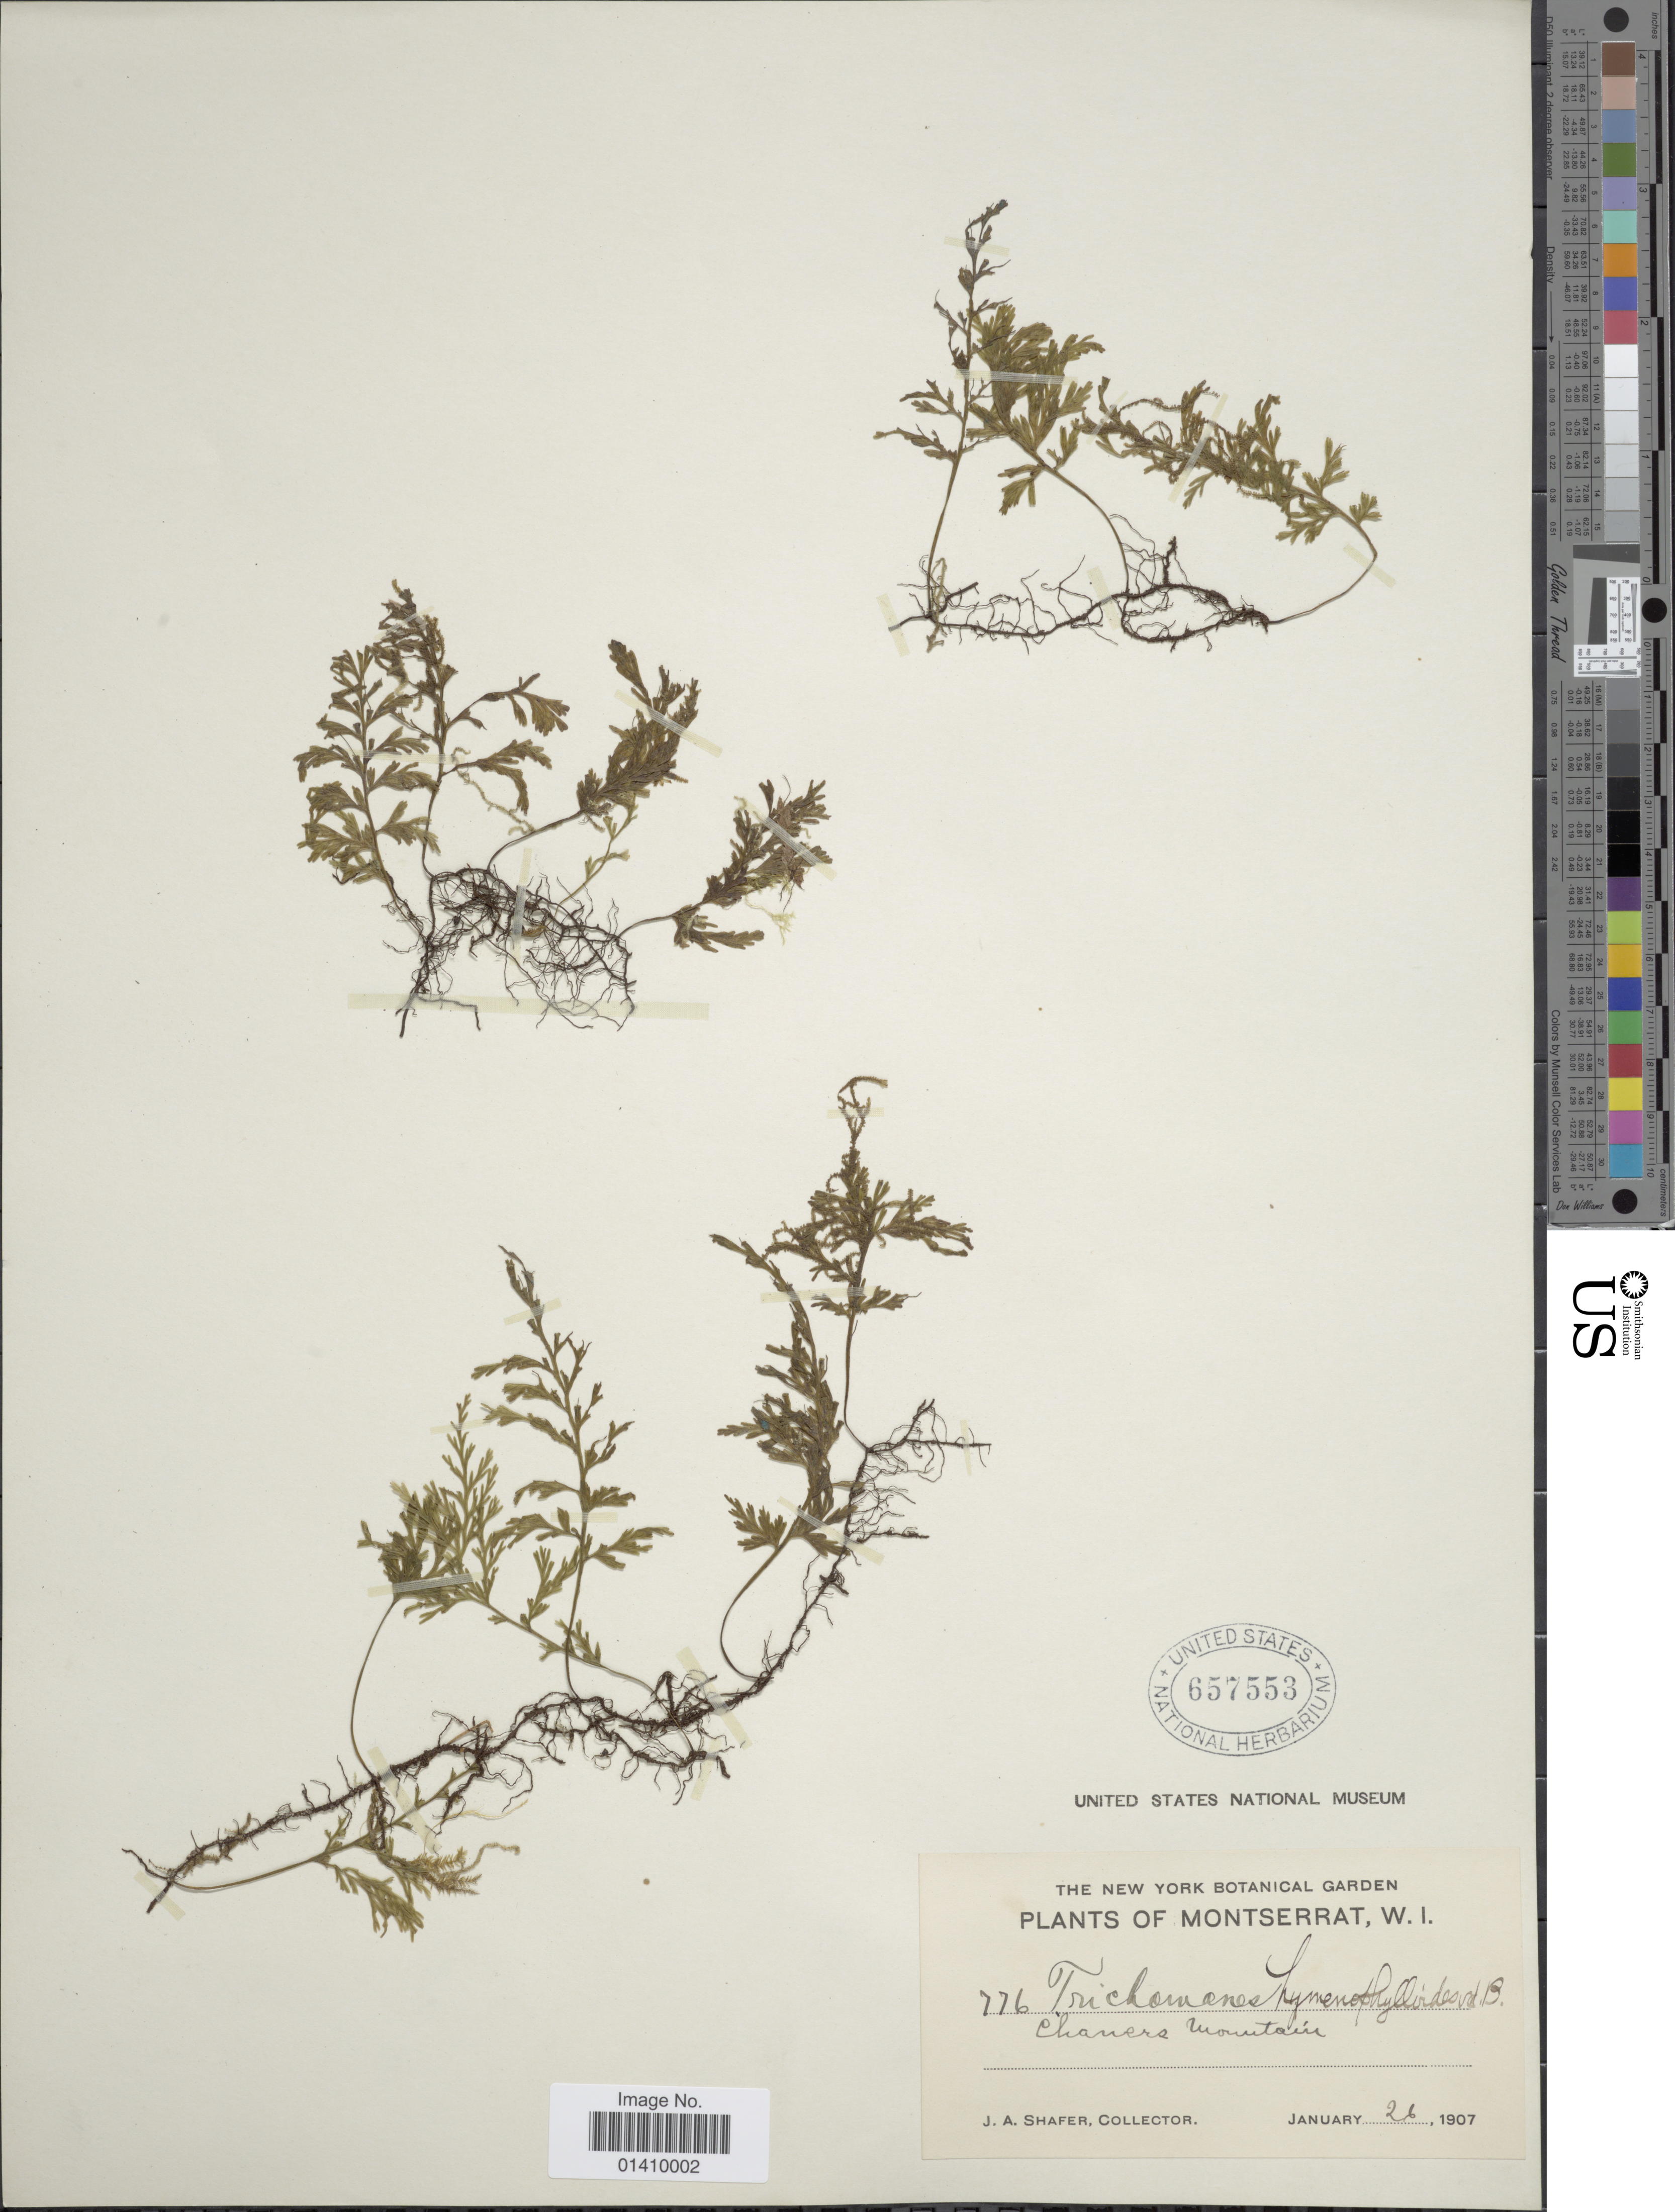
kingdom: Plantae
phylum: Tracheophyta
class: Polypodiopsida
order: Hymenophyllales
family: Hymenophyllaceae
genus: Polyphlebium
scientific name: Polyphlebium hymenophylloides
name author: (Bosch) Ebihara & Dubuisson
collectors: J. A. Shafer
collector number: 776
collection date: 1907-01-26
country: Montserrat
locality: Chances mountain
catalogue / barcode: US 657553